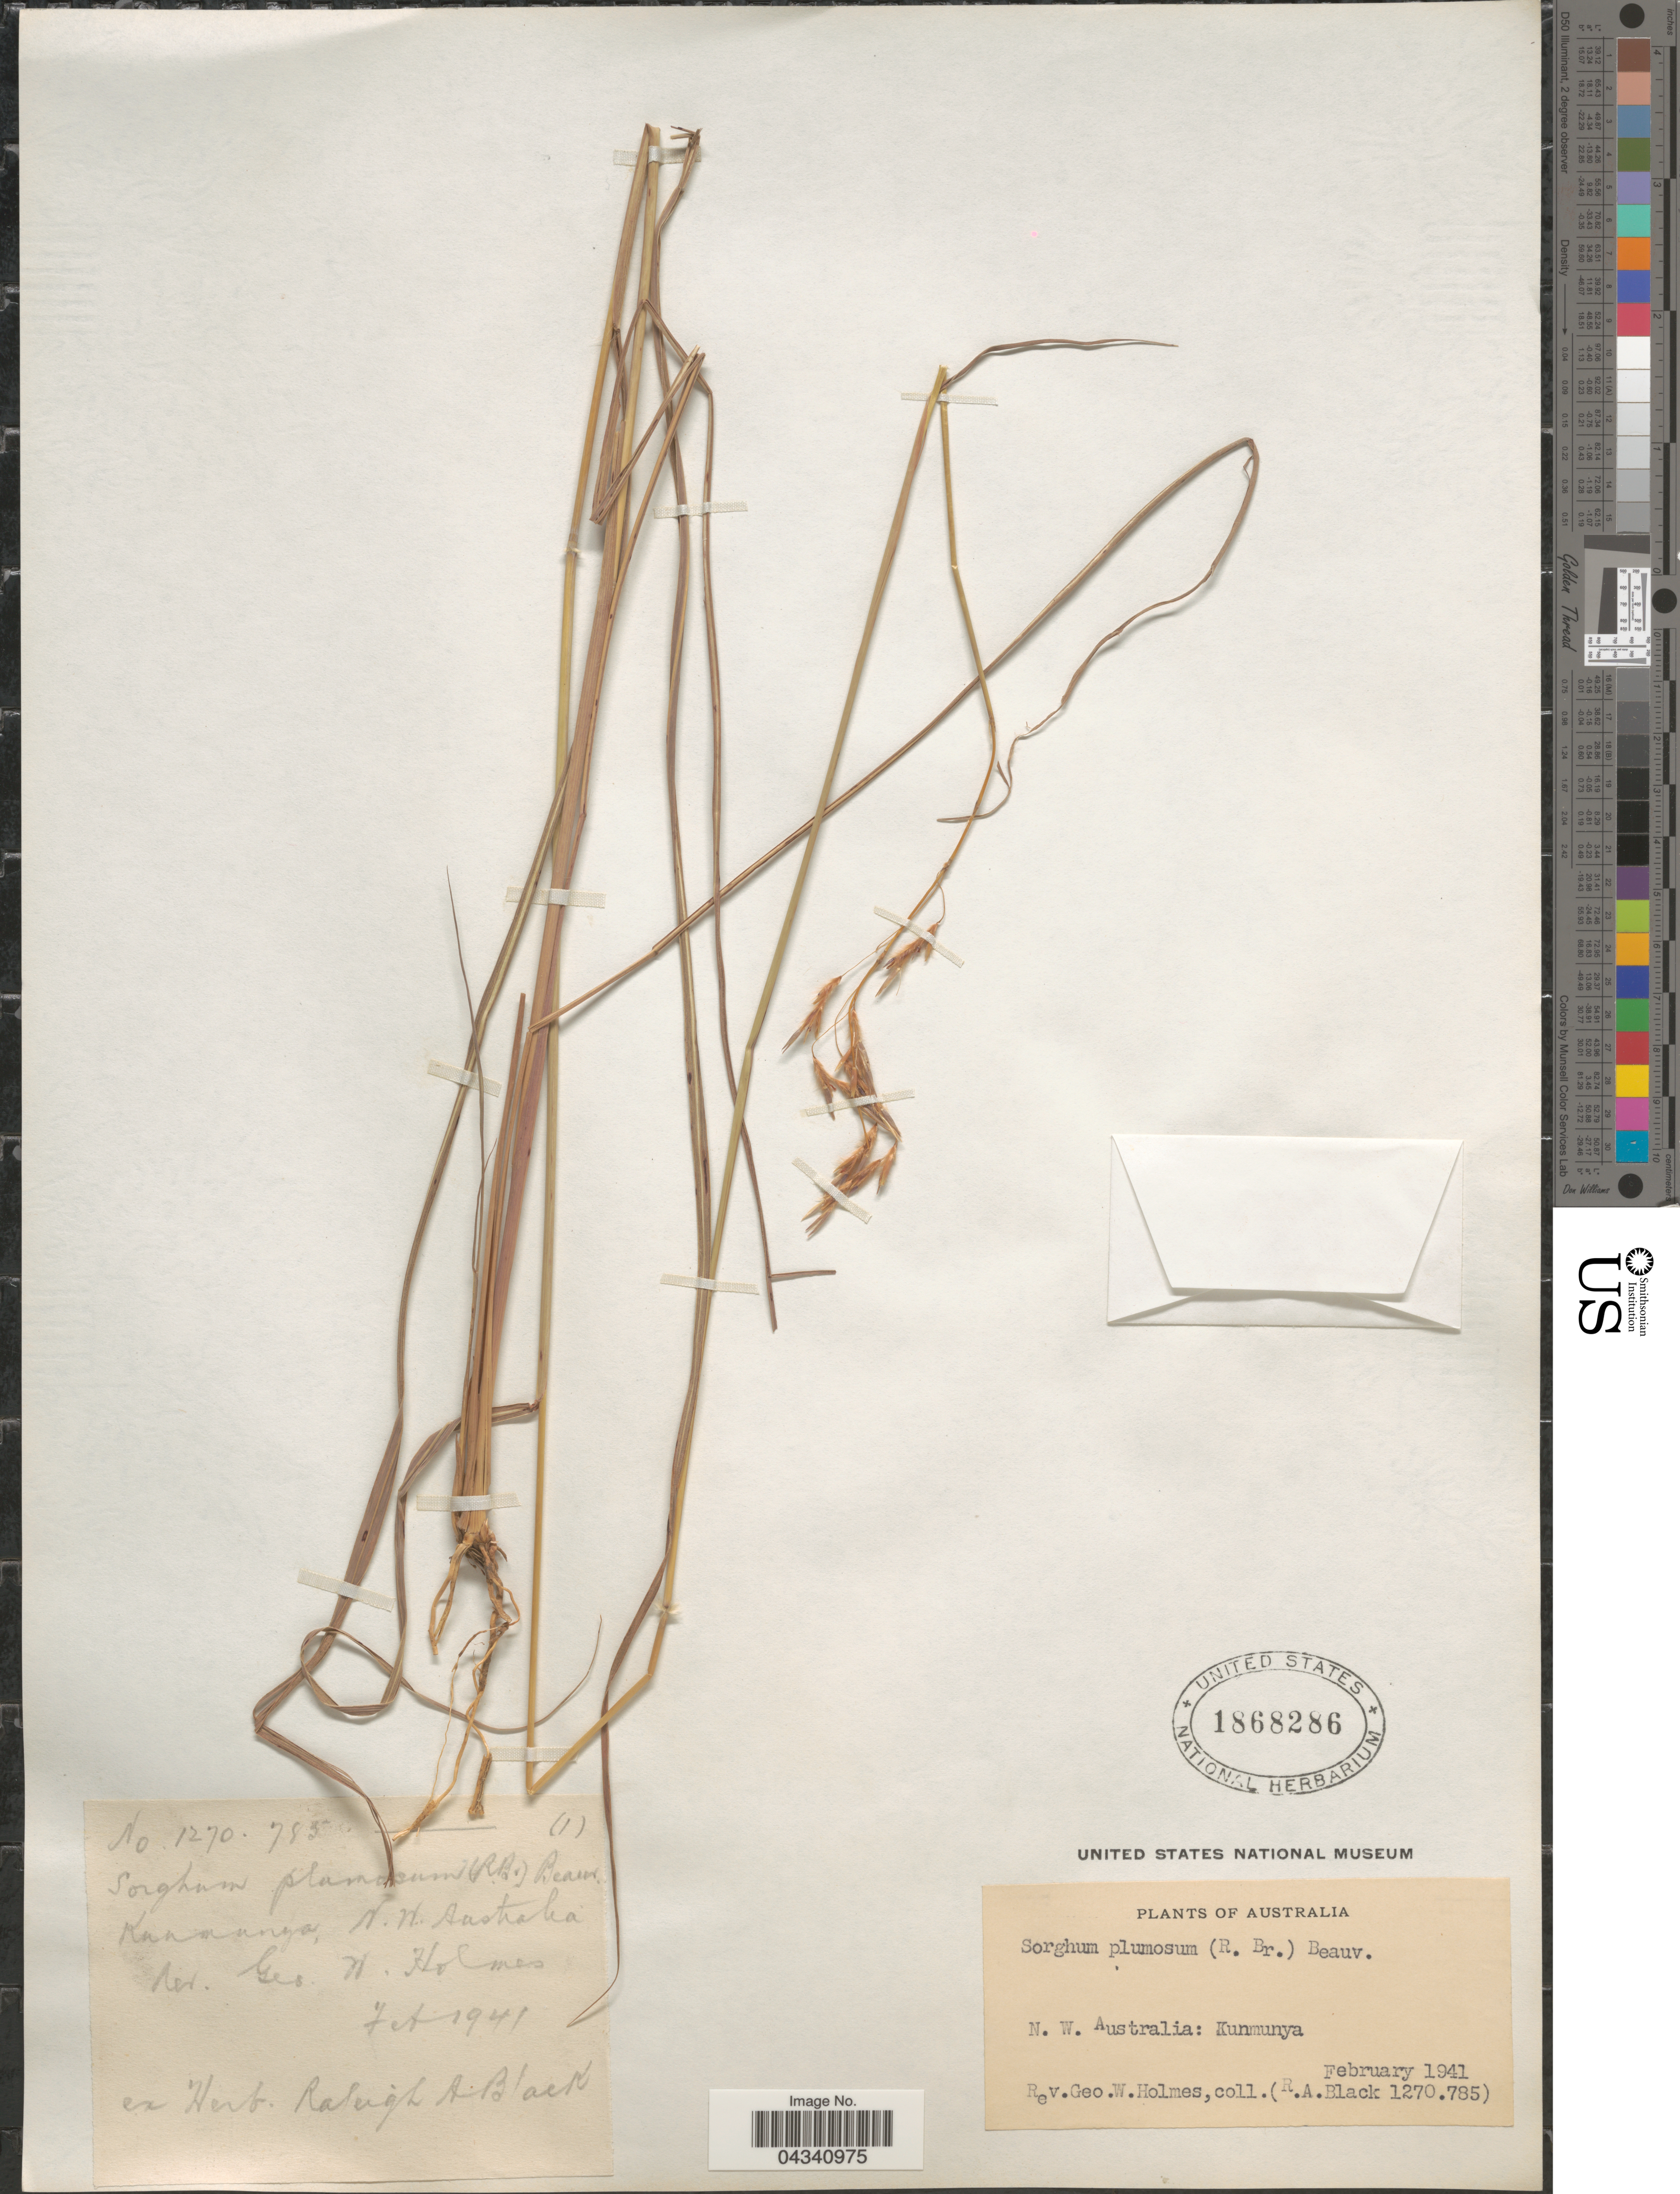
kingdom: Plantae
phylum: Tracheophyta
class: Liliopsida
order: Poales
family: Poaceae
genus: Sorghum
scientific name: Sorghum plumosum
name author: (R. Br.) P. Beauv.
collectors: G. Holmes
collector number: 1270.783-(1)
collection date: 1941-02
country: Australia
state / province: Western Australia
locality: N. W. Australia: Kunmunya.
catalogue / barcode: US 1868286